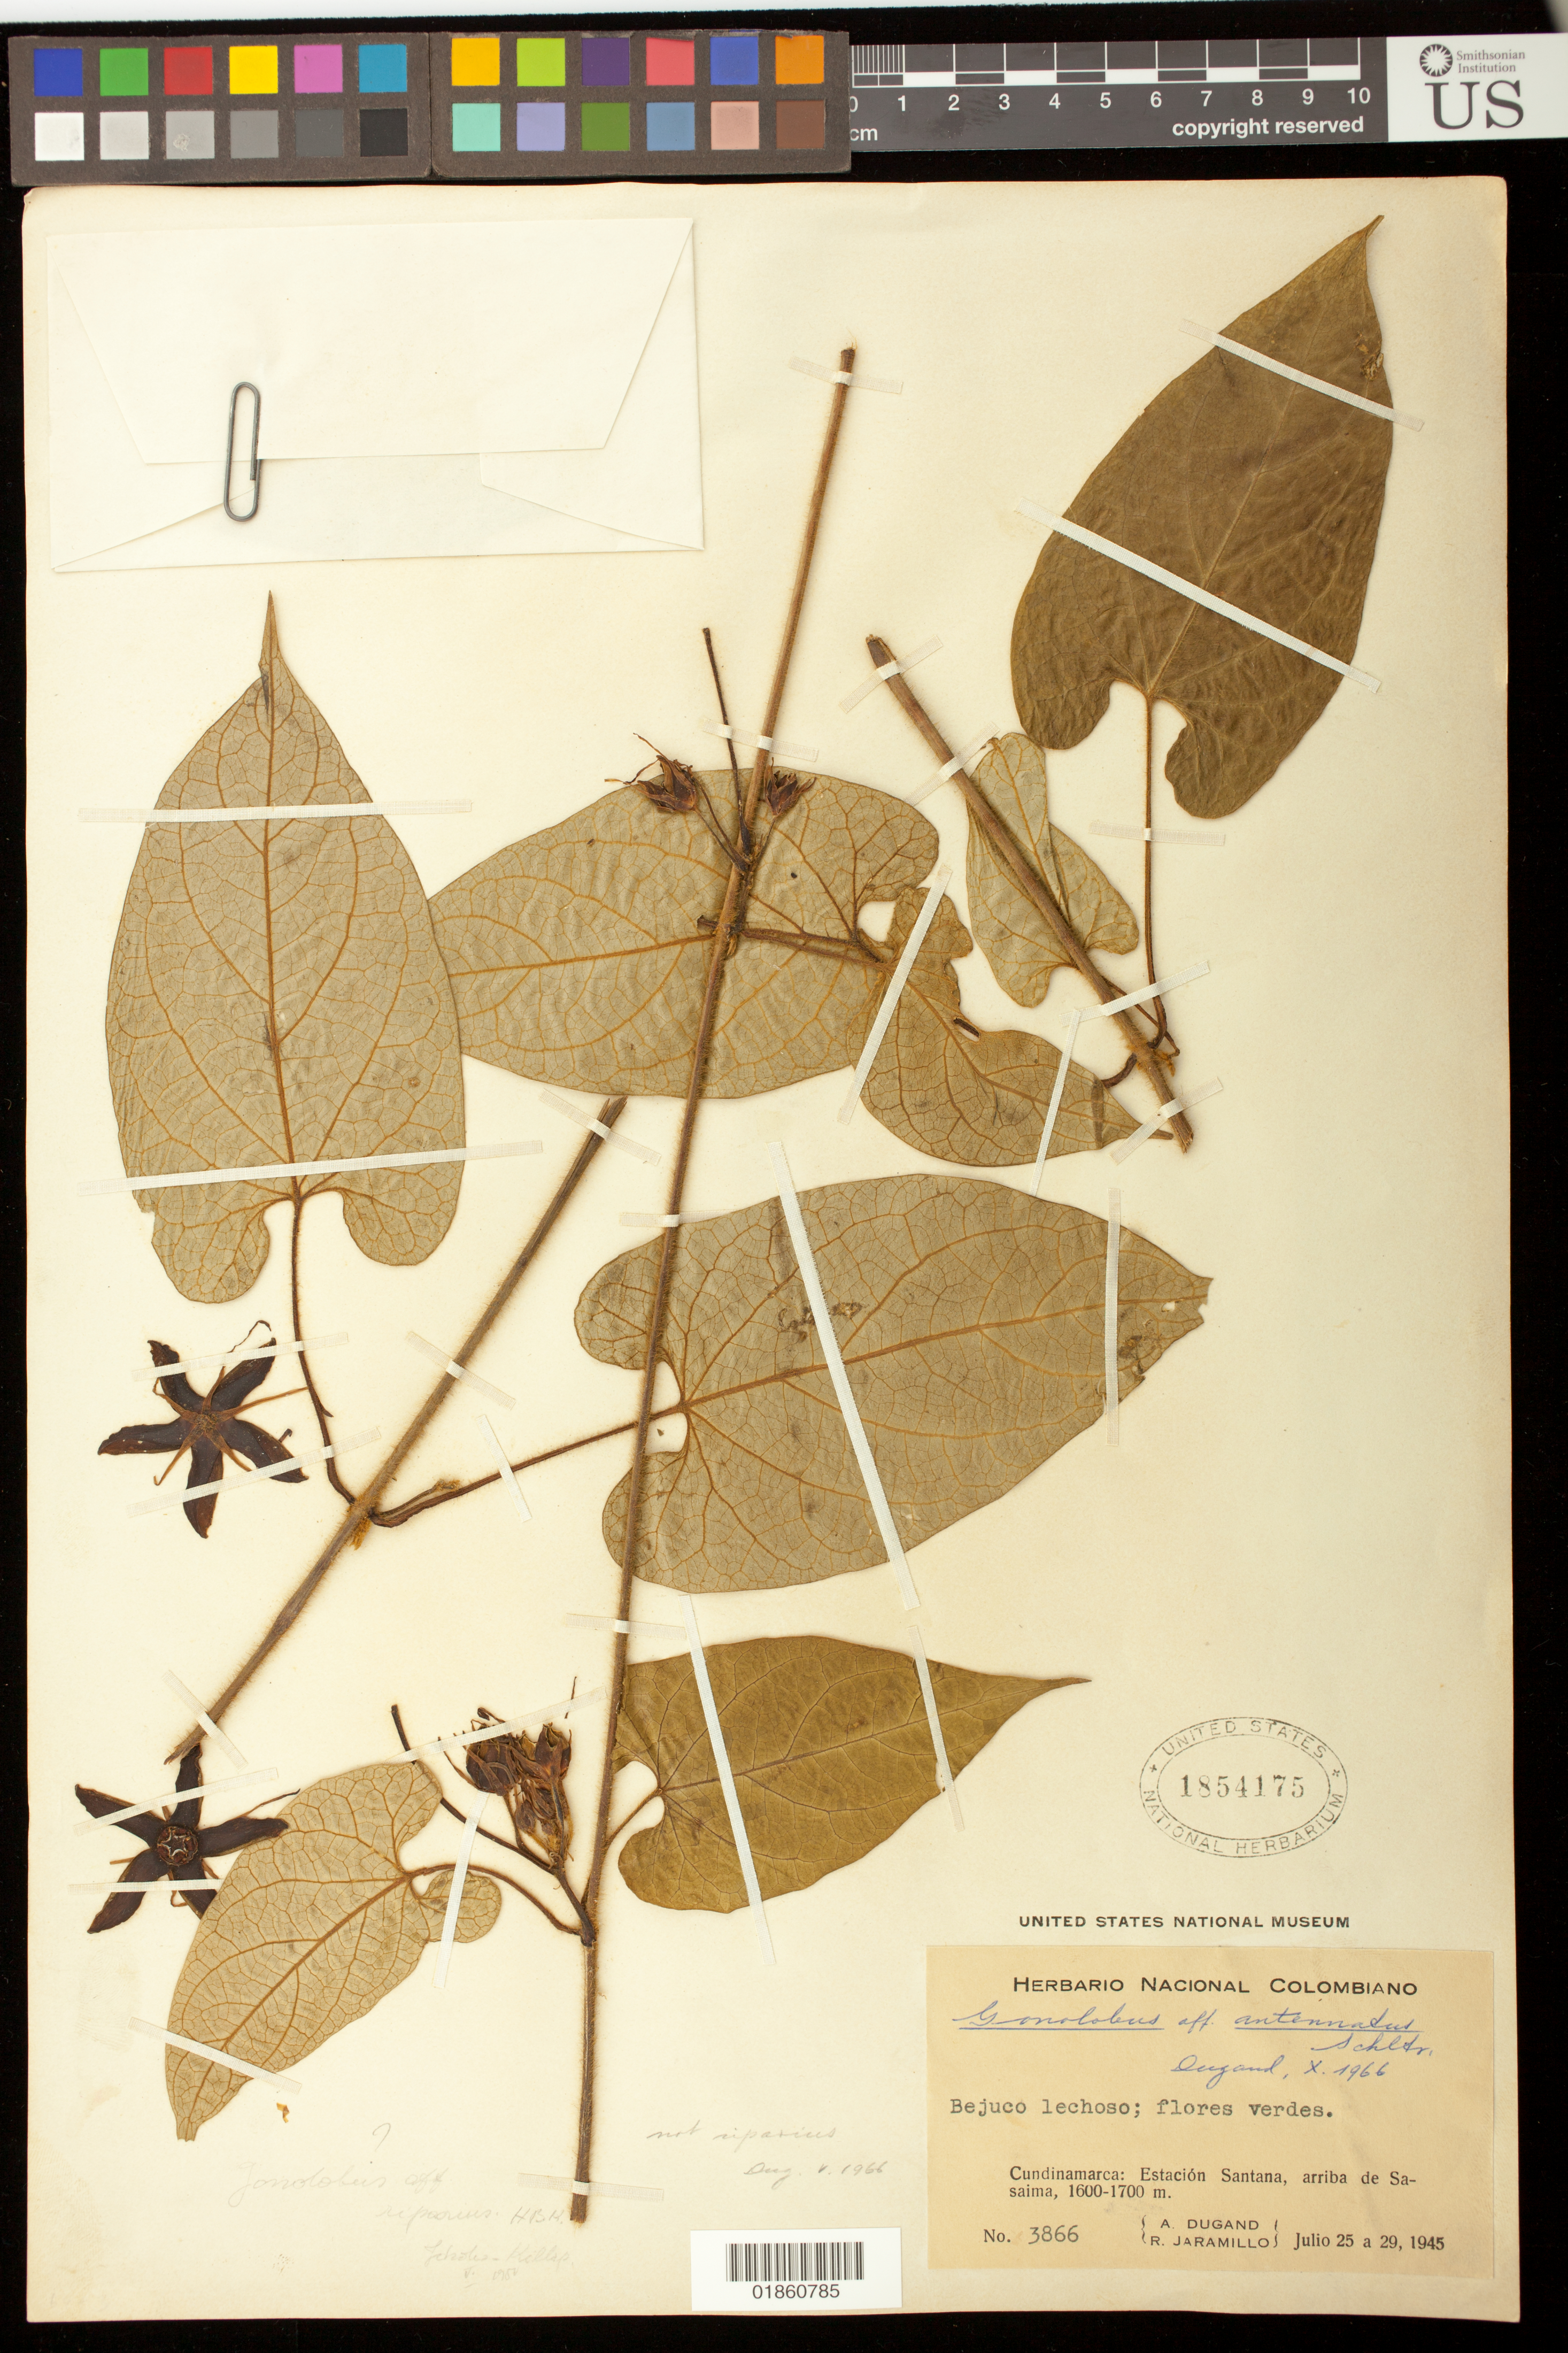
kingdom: Plantae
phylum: Tracheophyta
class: Magnoliopsida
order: Gentianales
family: Apocynaceae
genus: Gonolobus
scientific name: Gonolobus attenuatus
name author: Rusby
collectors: A. Dugand & R. Jaramillo M.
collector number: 3866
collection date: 1945-07-25/1945-07-29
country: Colombia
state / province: Cundinamarca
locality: Estacion Santana, arriba de Sasaima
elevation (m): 1600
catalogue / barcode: US 1854175